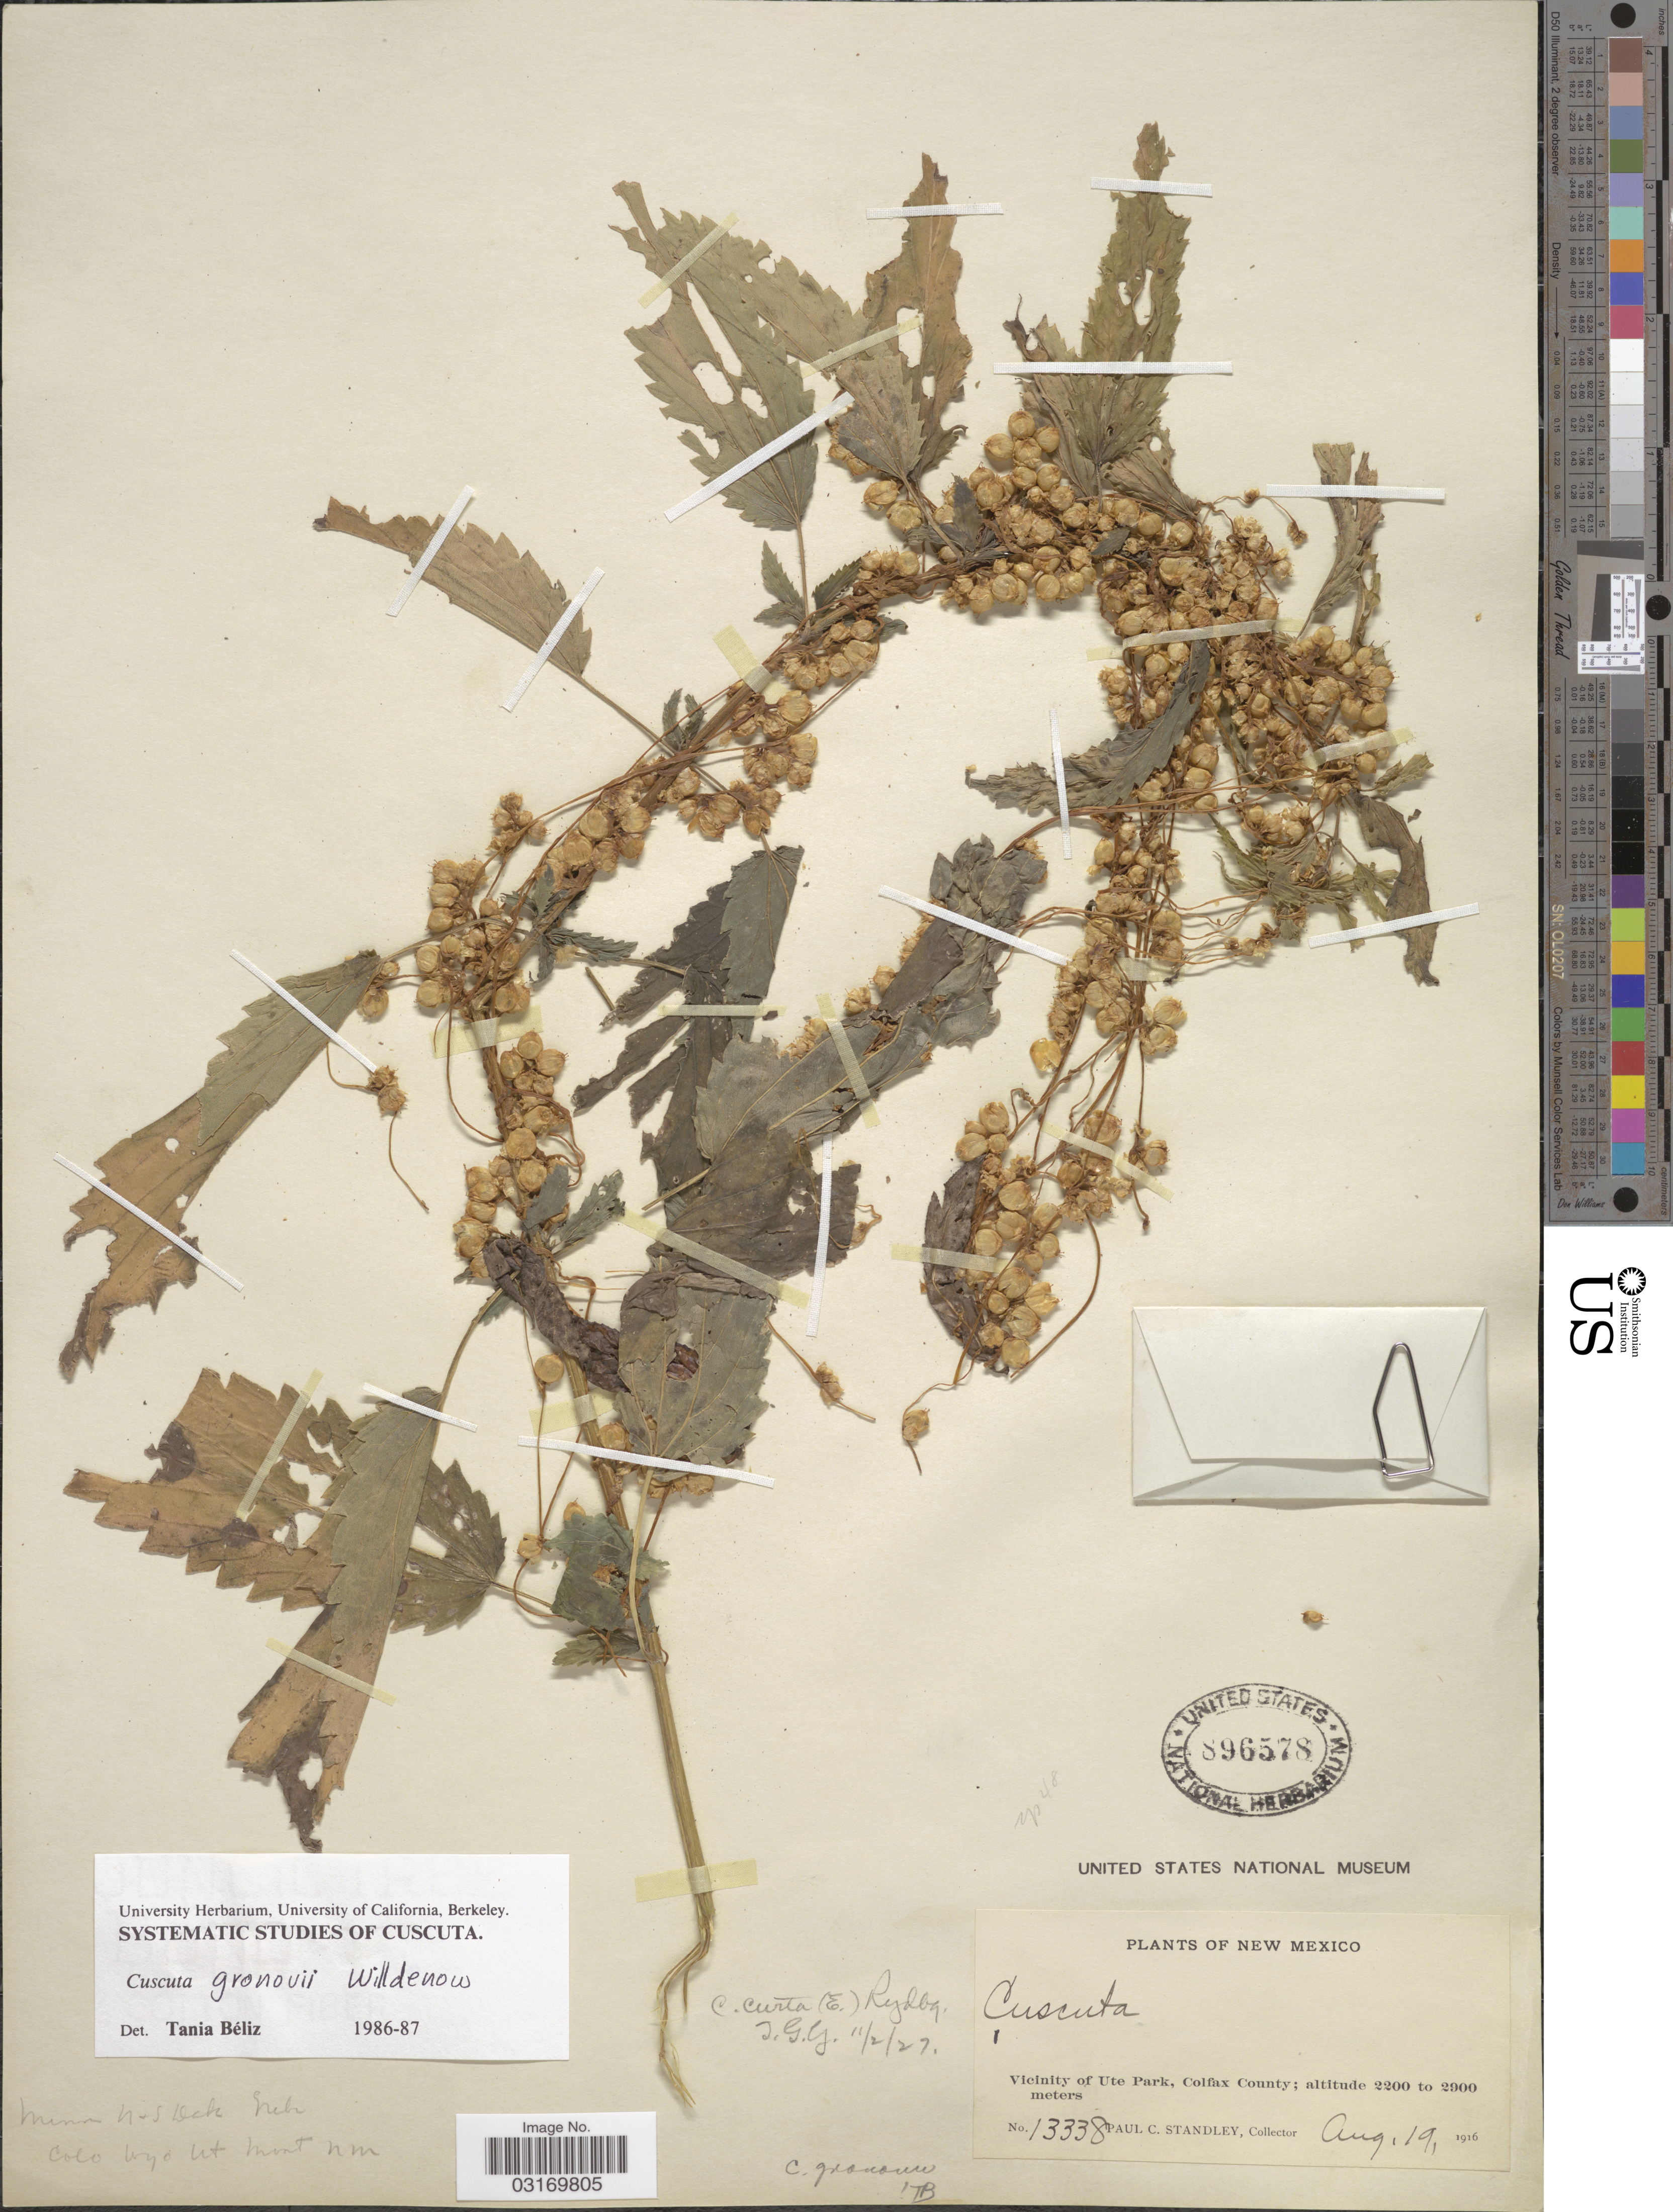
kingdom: Plantae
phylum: Tracheophyta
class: Magnoliopsida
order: Solanales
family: Convolvulaceae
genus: Cuscuta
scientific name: Cuscuta gronovii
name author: Willd. ex Schult.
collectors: P. C. Standley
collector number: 13338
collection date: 1916-08-19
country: United States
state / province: New Mexico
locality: Vicinity of Ute Park, Colfax County.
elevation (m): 2200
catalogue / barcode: US 896578